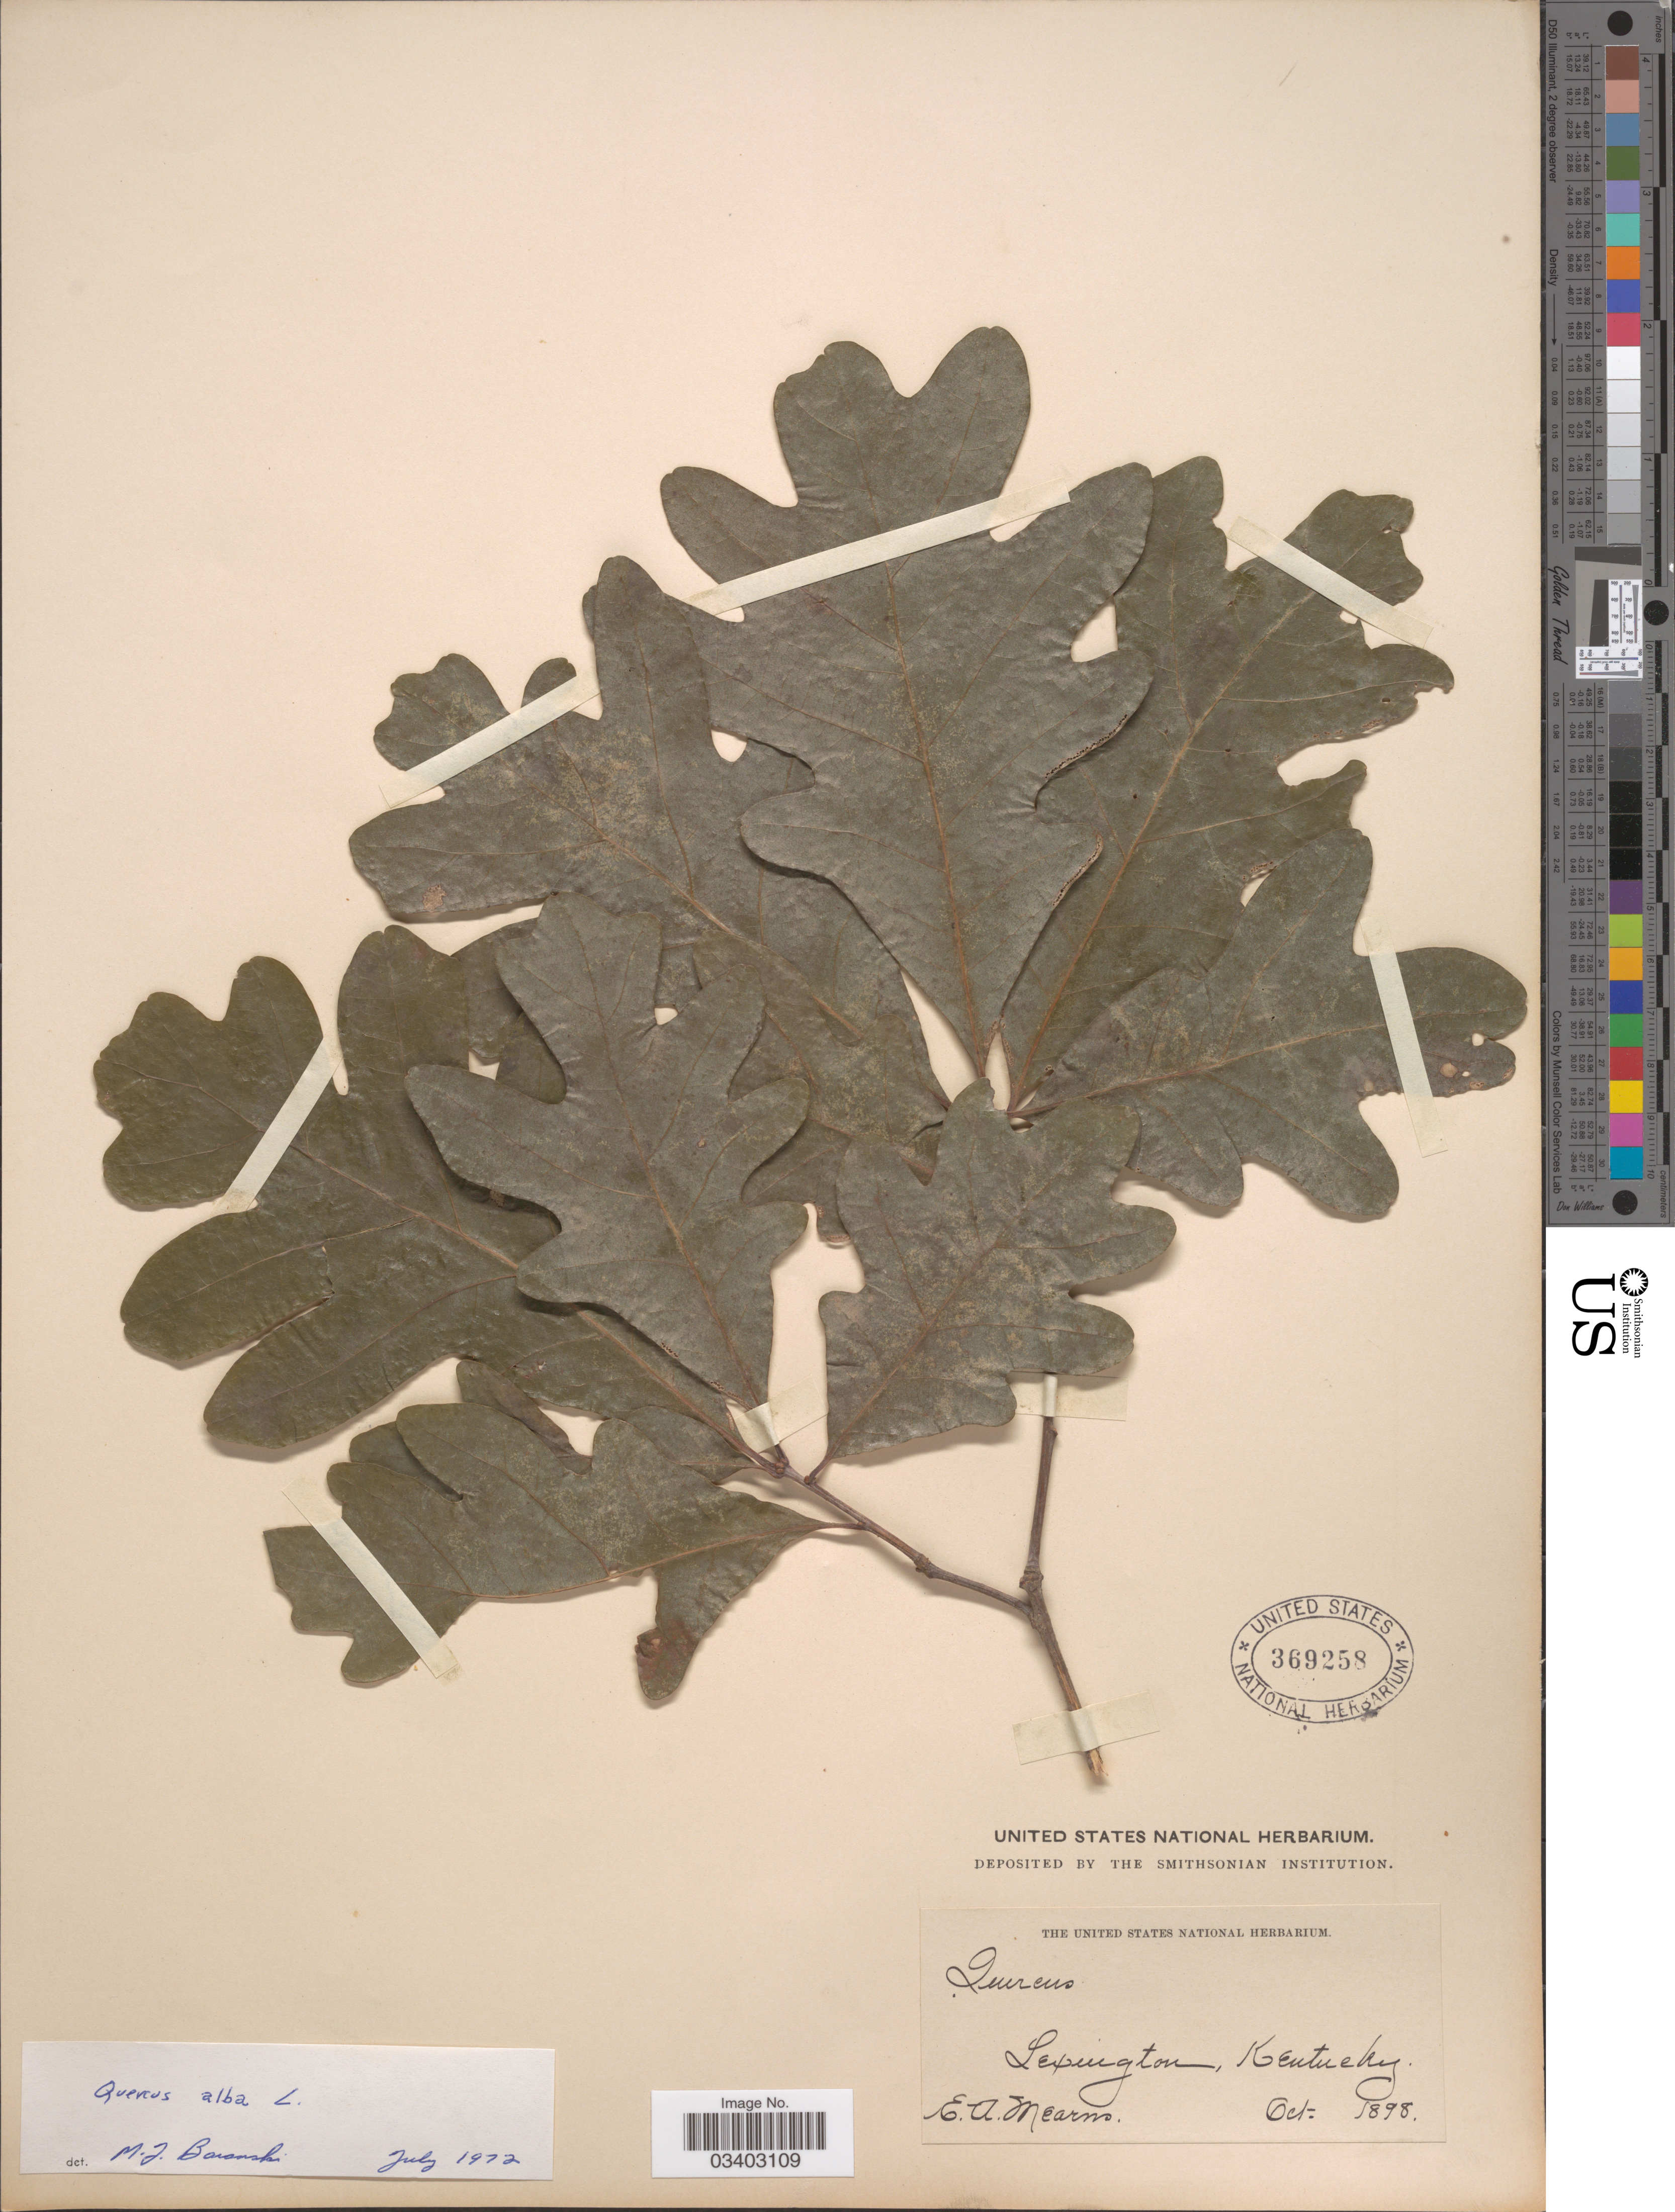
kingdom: Plantae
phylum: Tracheophyta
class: Magnoliopsida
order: Fagales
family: Fagaceae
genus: Quercus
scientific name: Quercus alba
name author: L.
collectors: E. A. Mearns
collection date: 1898-10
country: United States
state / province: Kentucky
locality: Lexington.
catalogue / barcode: US 369258